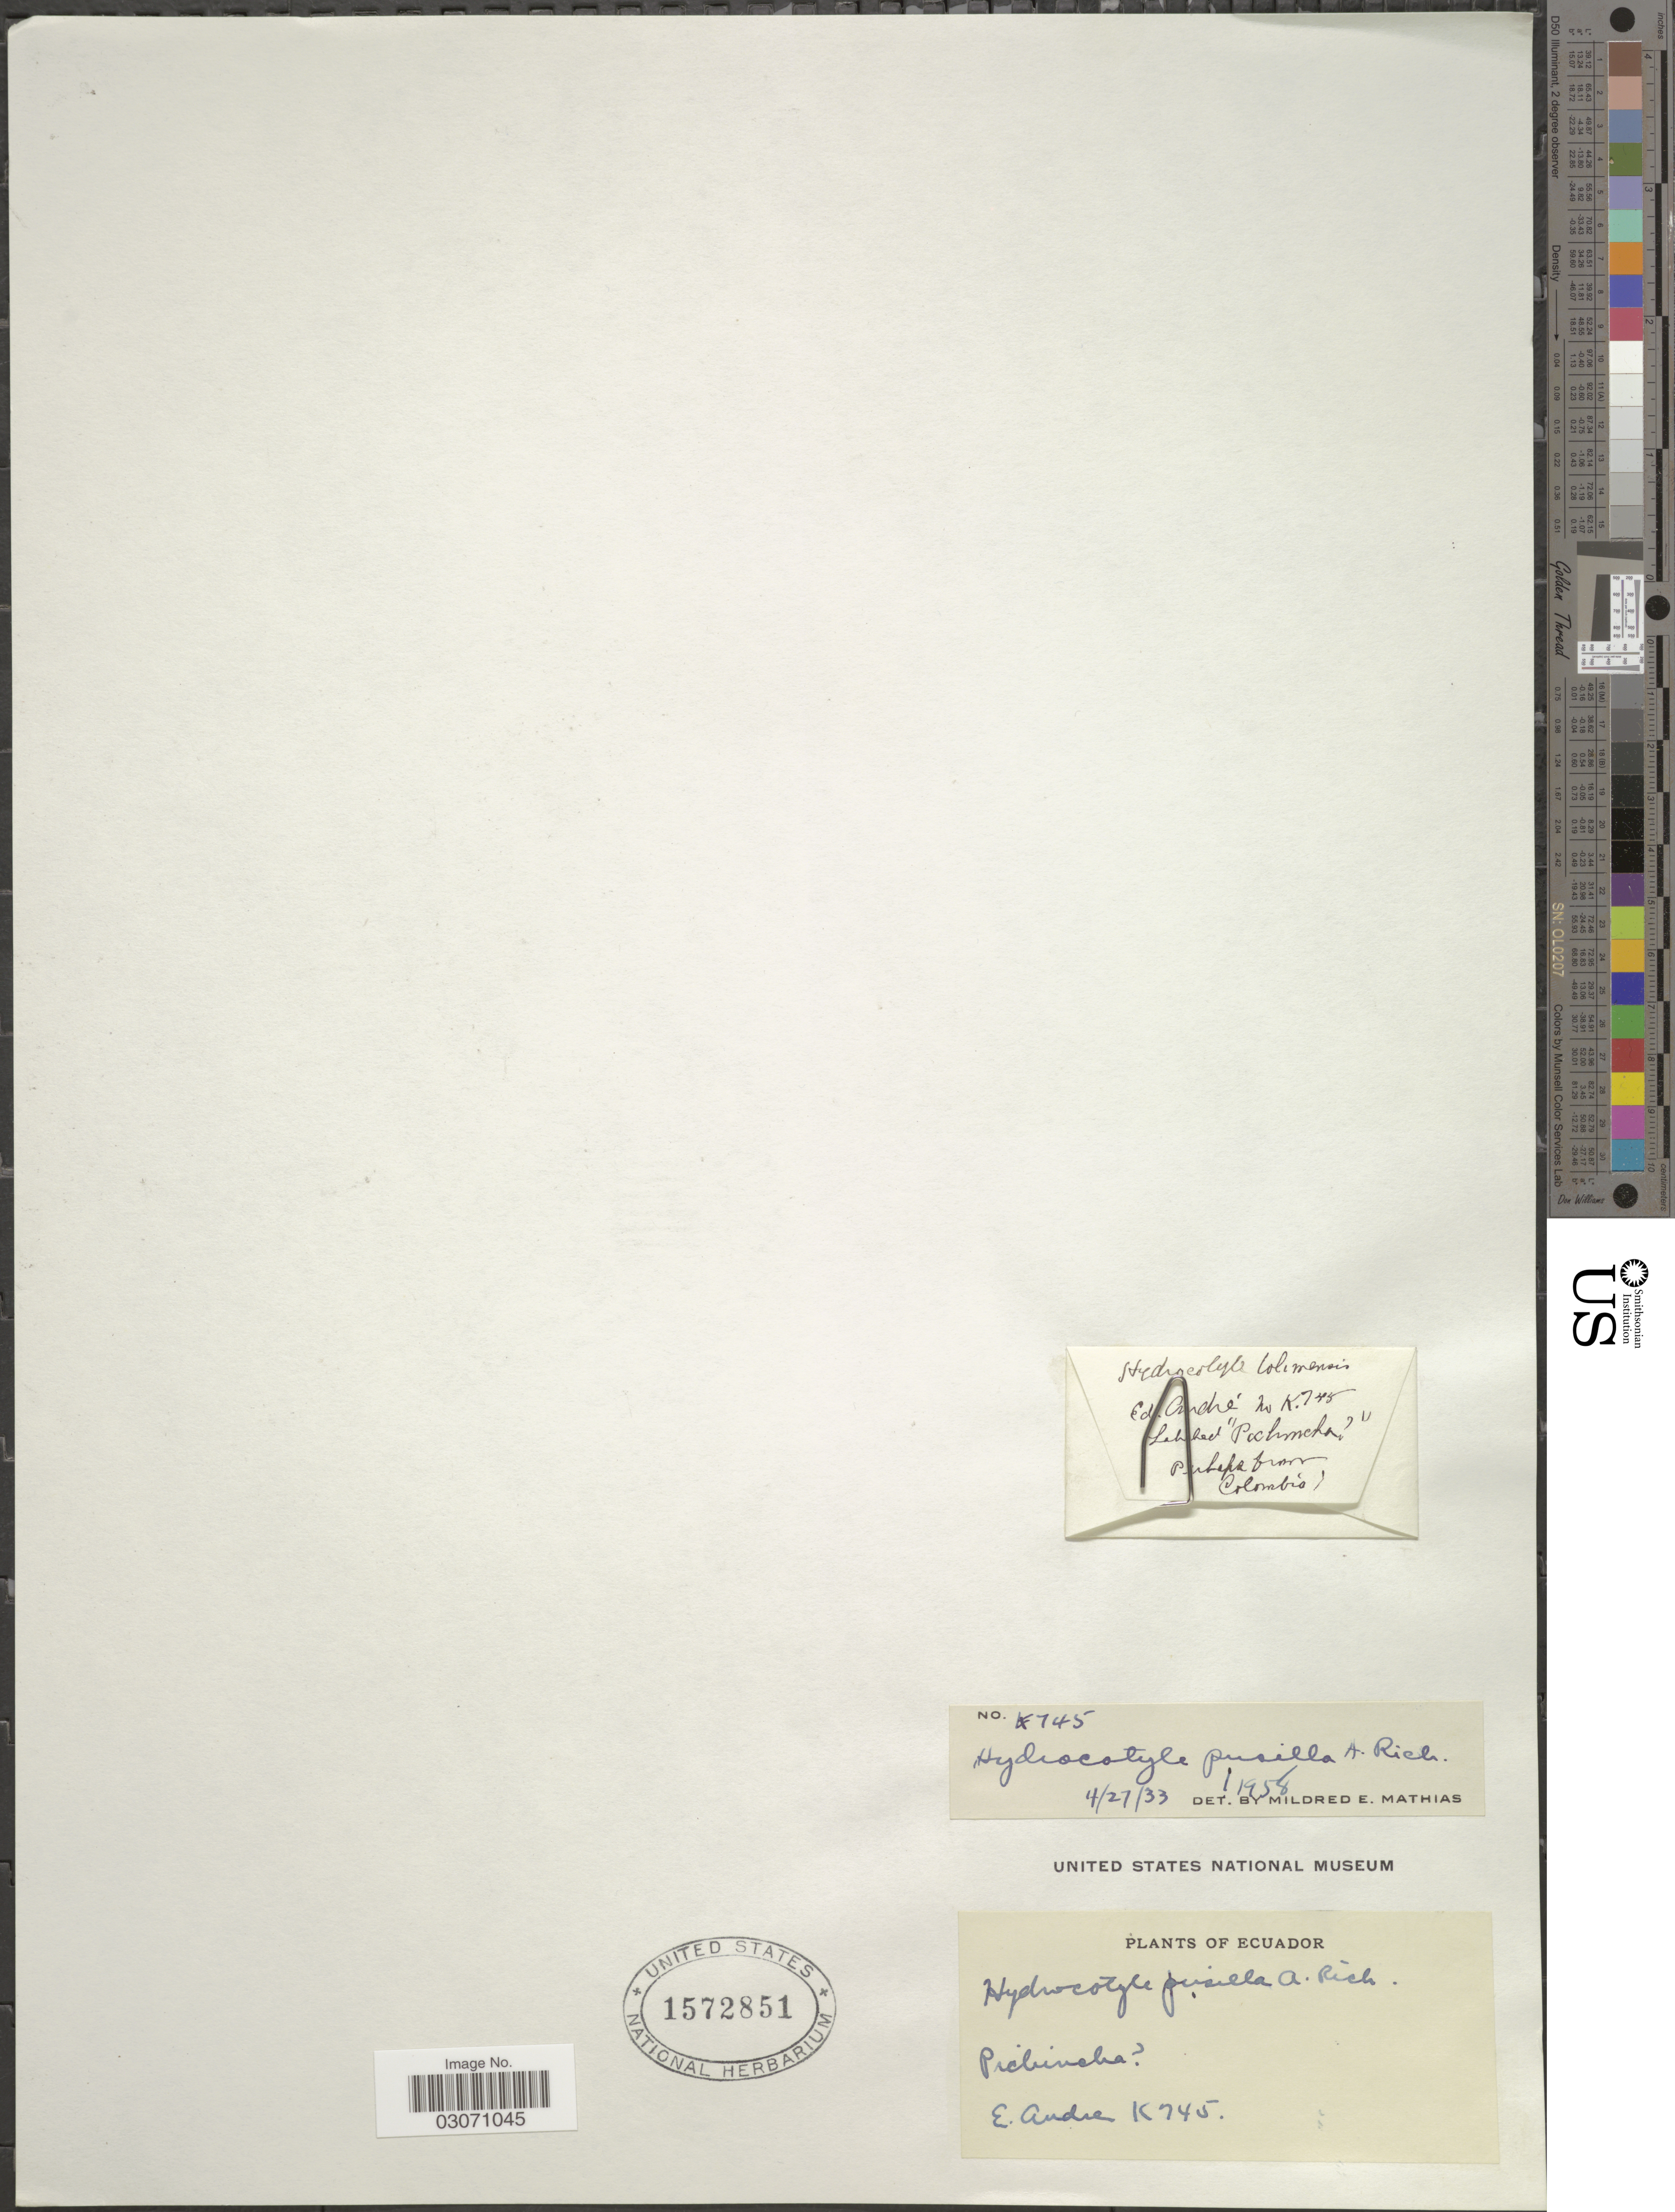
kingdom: Plantae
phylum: Tracheophyta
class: Magnoliopsida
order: Apiales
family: Araliaceae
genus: Hydrocotyle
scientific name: Hydrocotyle pusilla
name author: A. Rich.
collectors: E. Andre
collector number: K745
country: Ecuador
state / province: Pichincha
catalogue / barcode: US 1572851